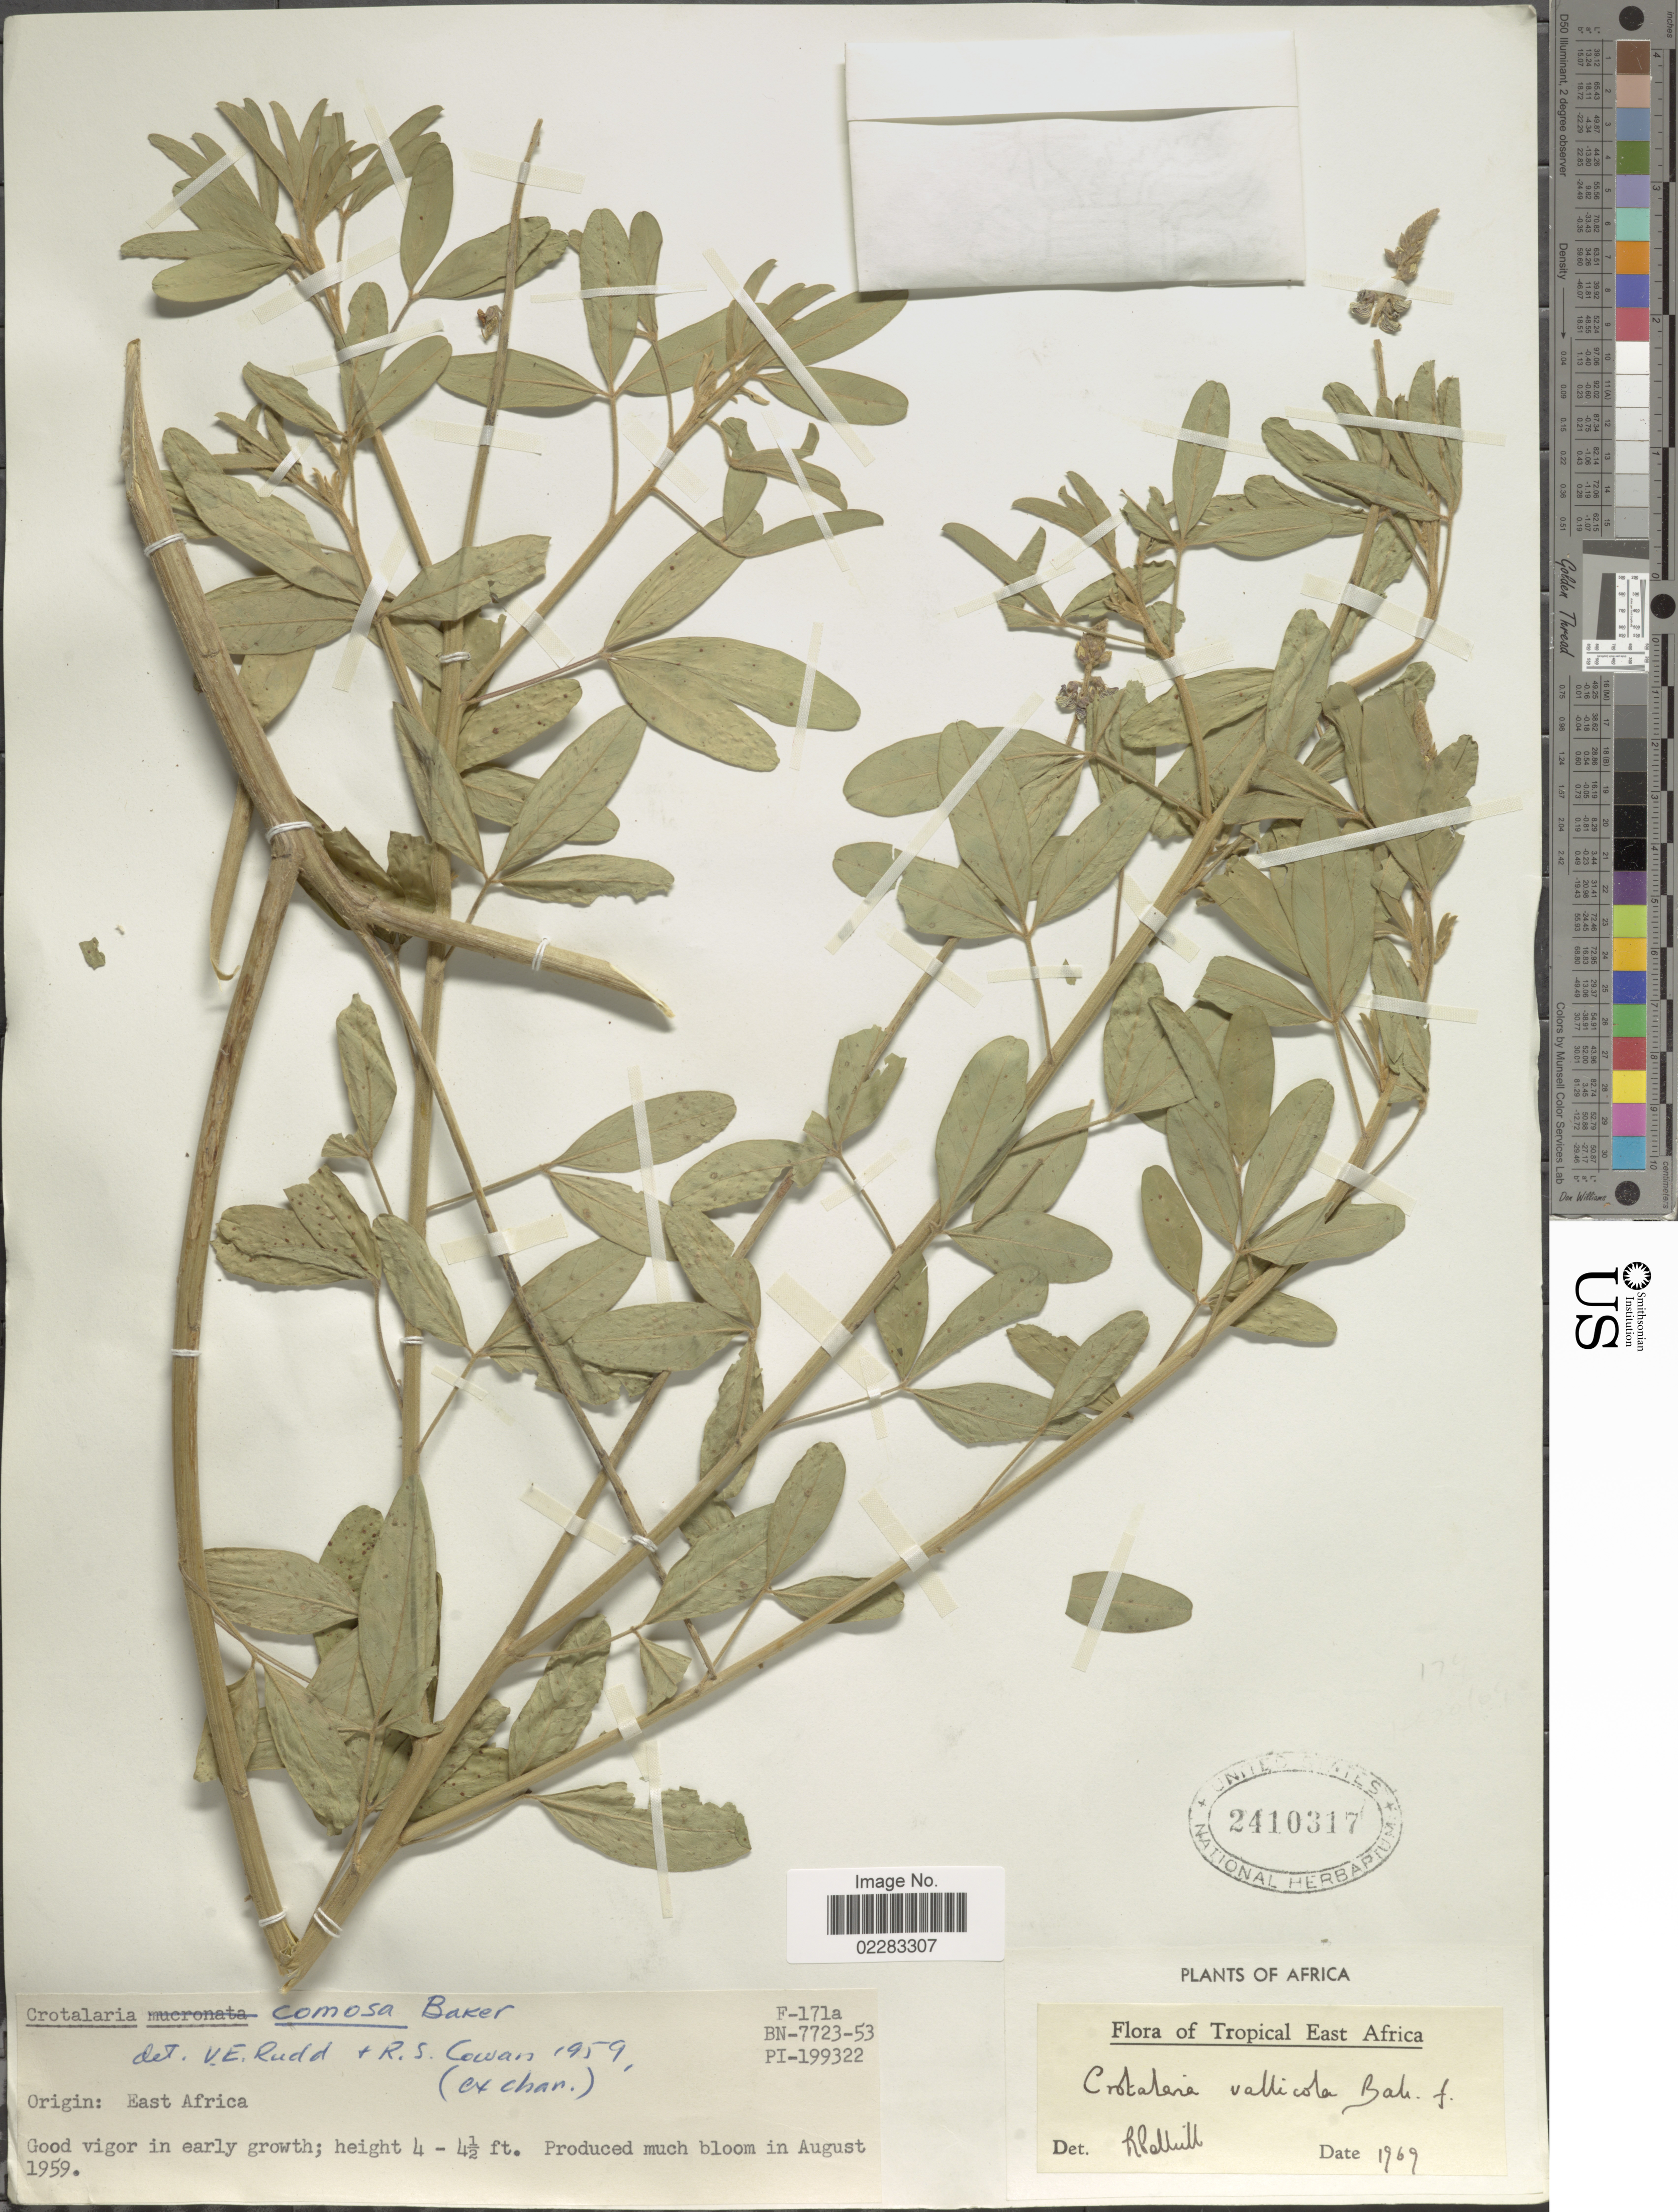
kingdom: Plantae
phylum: Tracheophyta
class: Magnoliopsida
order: Fabales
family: Fabaceae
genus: Crotalaria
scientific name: Crotalaria vallicola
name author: Baker f.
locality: Tropical East Africa, Origin: East Africa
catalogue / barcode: US 2410317